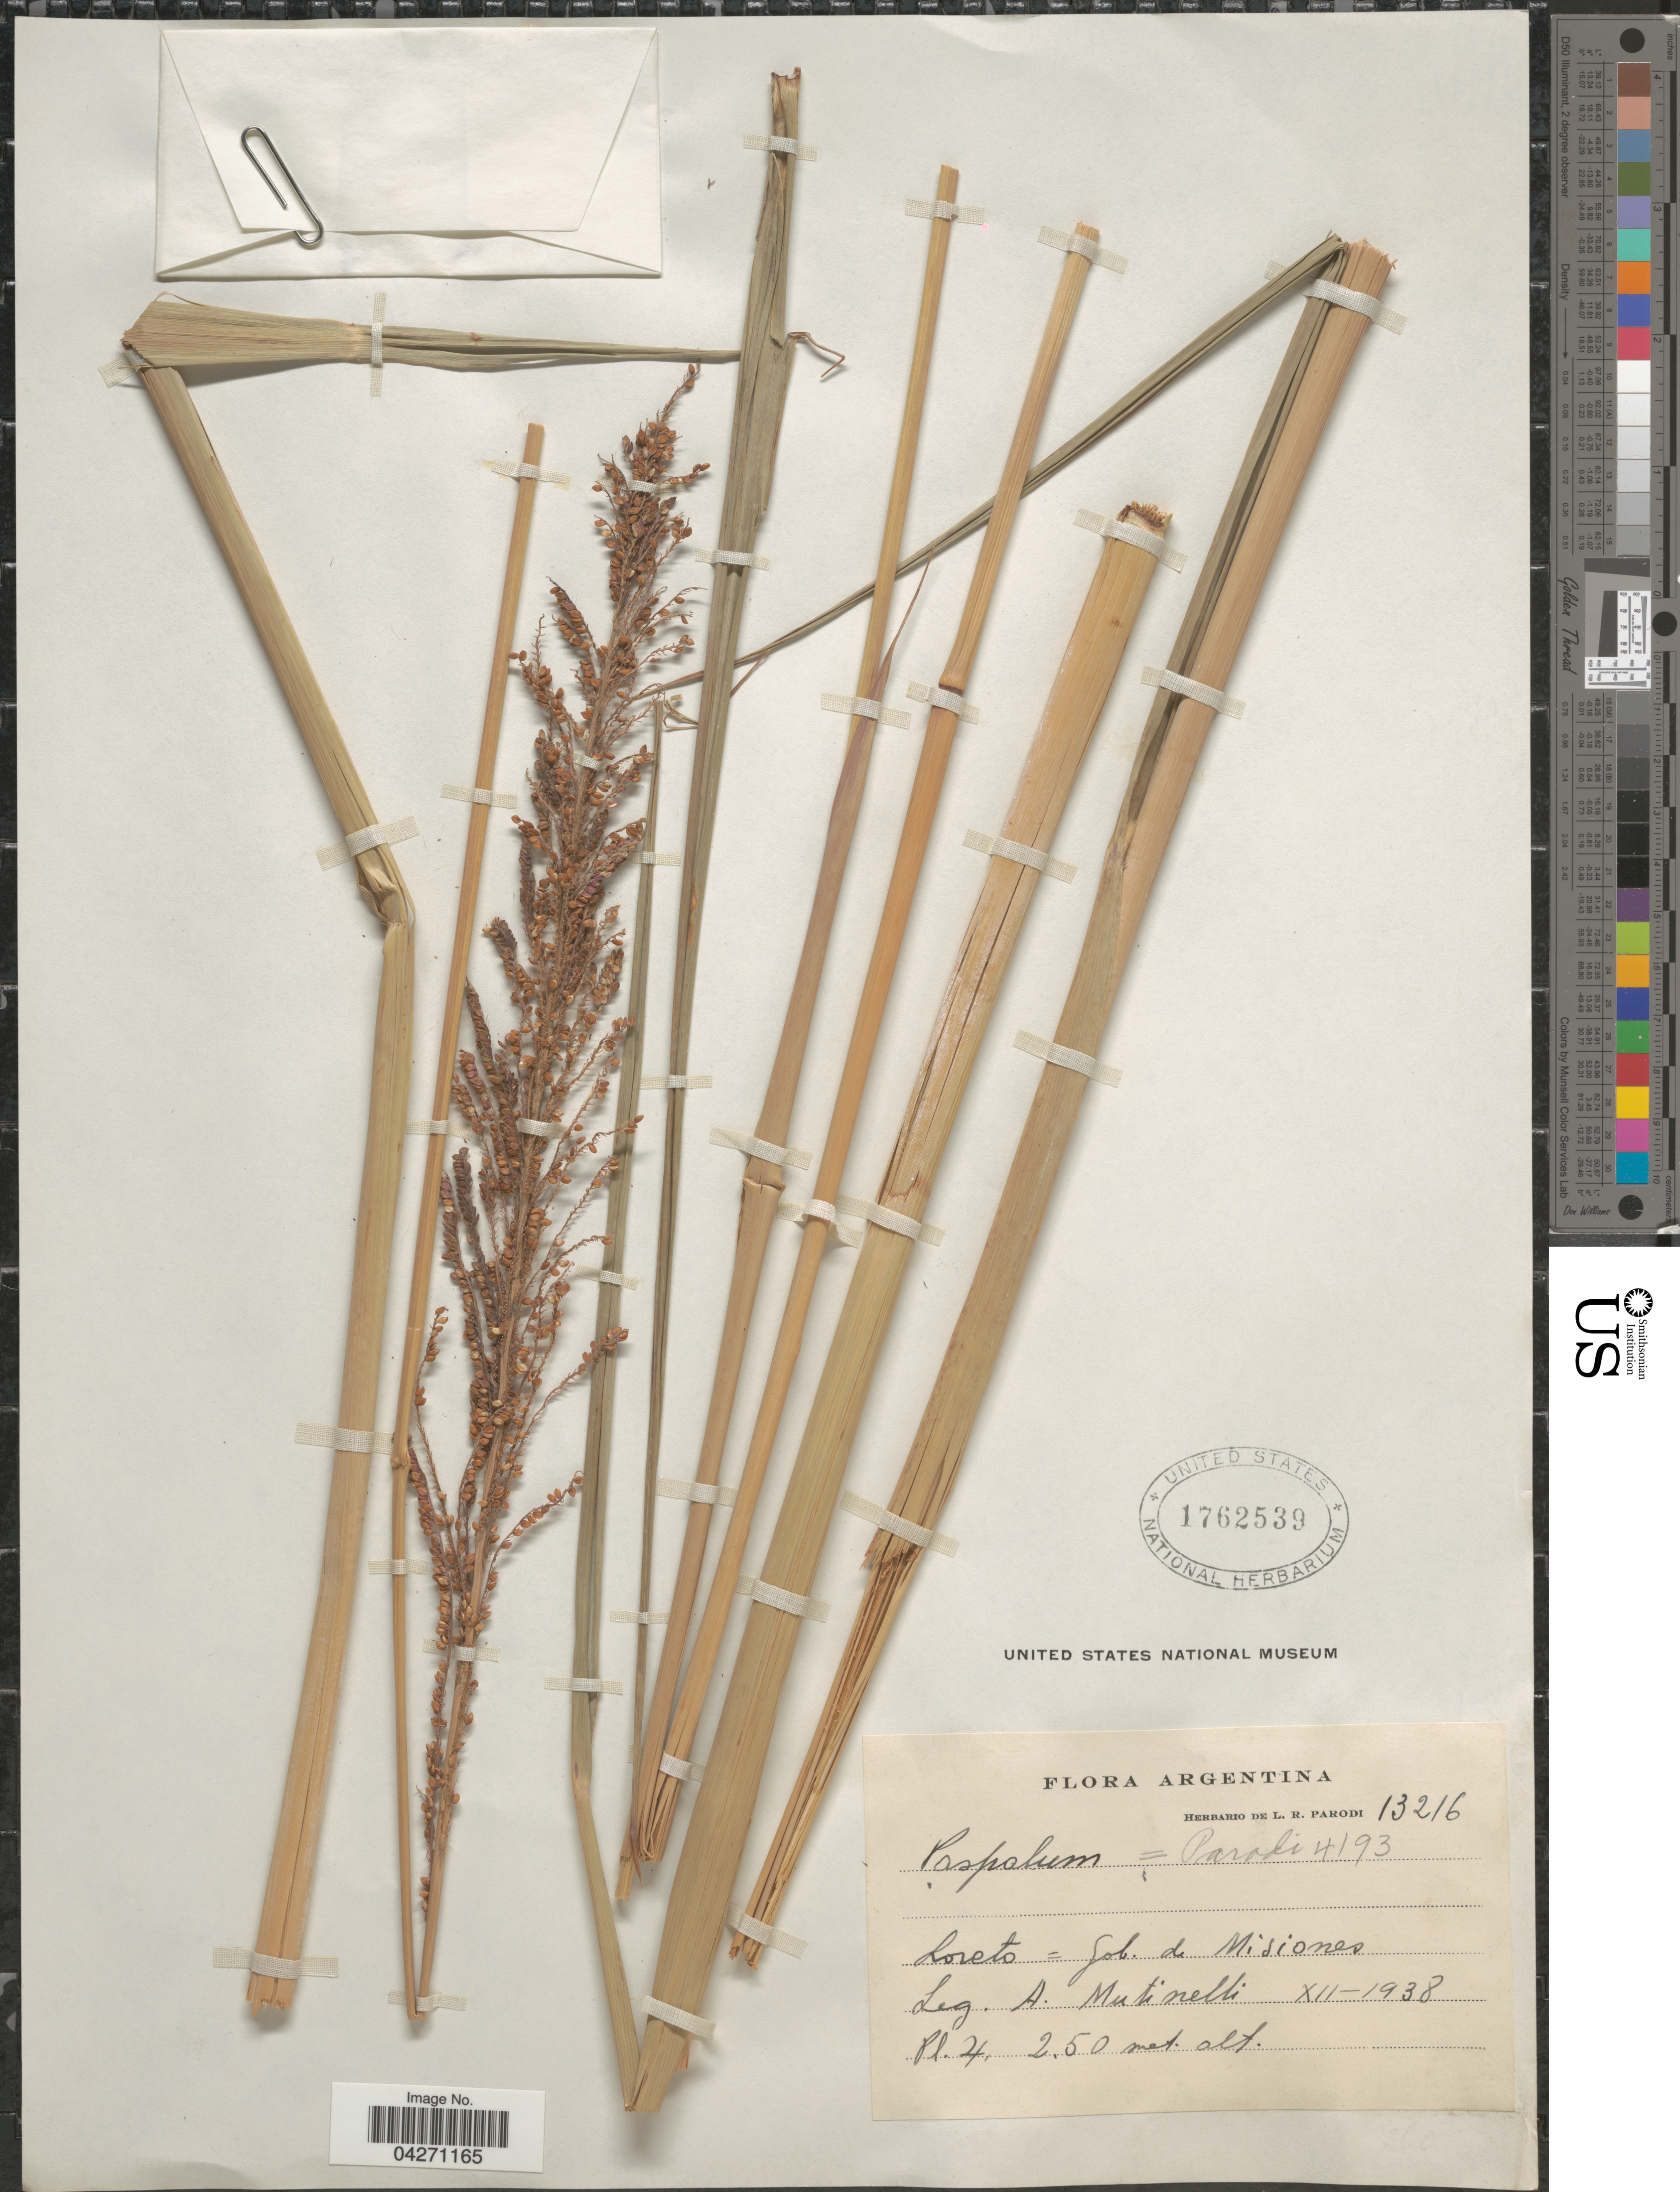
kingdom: Plantae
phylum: Tracheophyta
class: Liliopsida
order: Poales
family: Poaceae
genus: Paspalum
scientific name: Paspalum intermedium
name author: Munro ex Morong & Britton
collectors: A. Mutinelli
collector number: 13216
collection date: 1938-12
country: Argentina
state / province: Misiones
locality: Loreto = Gob. de Misiones.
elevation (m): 2.5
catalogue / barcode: US 1762539